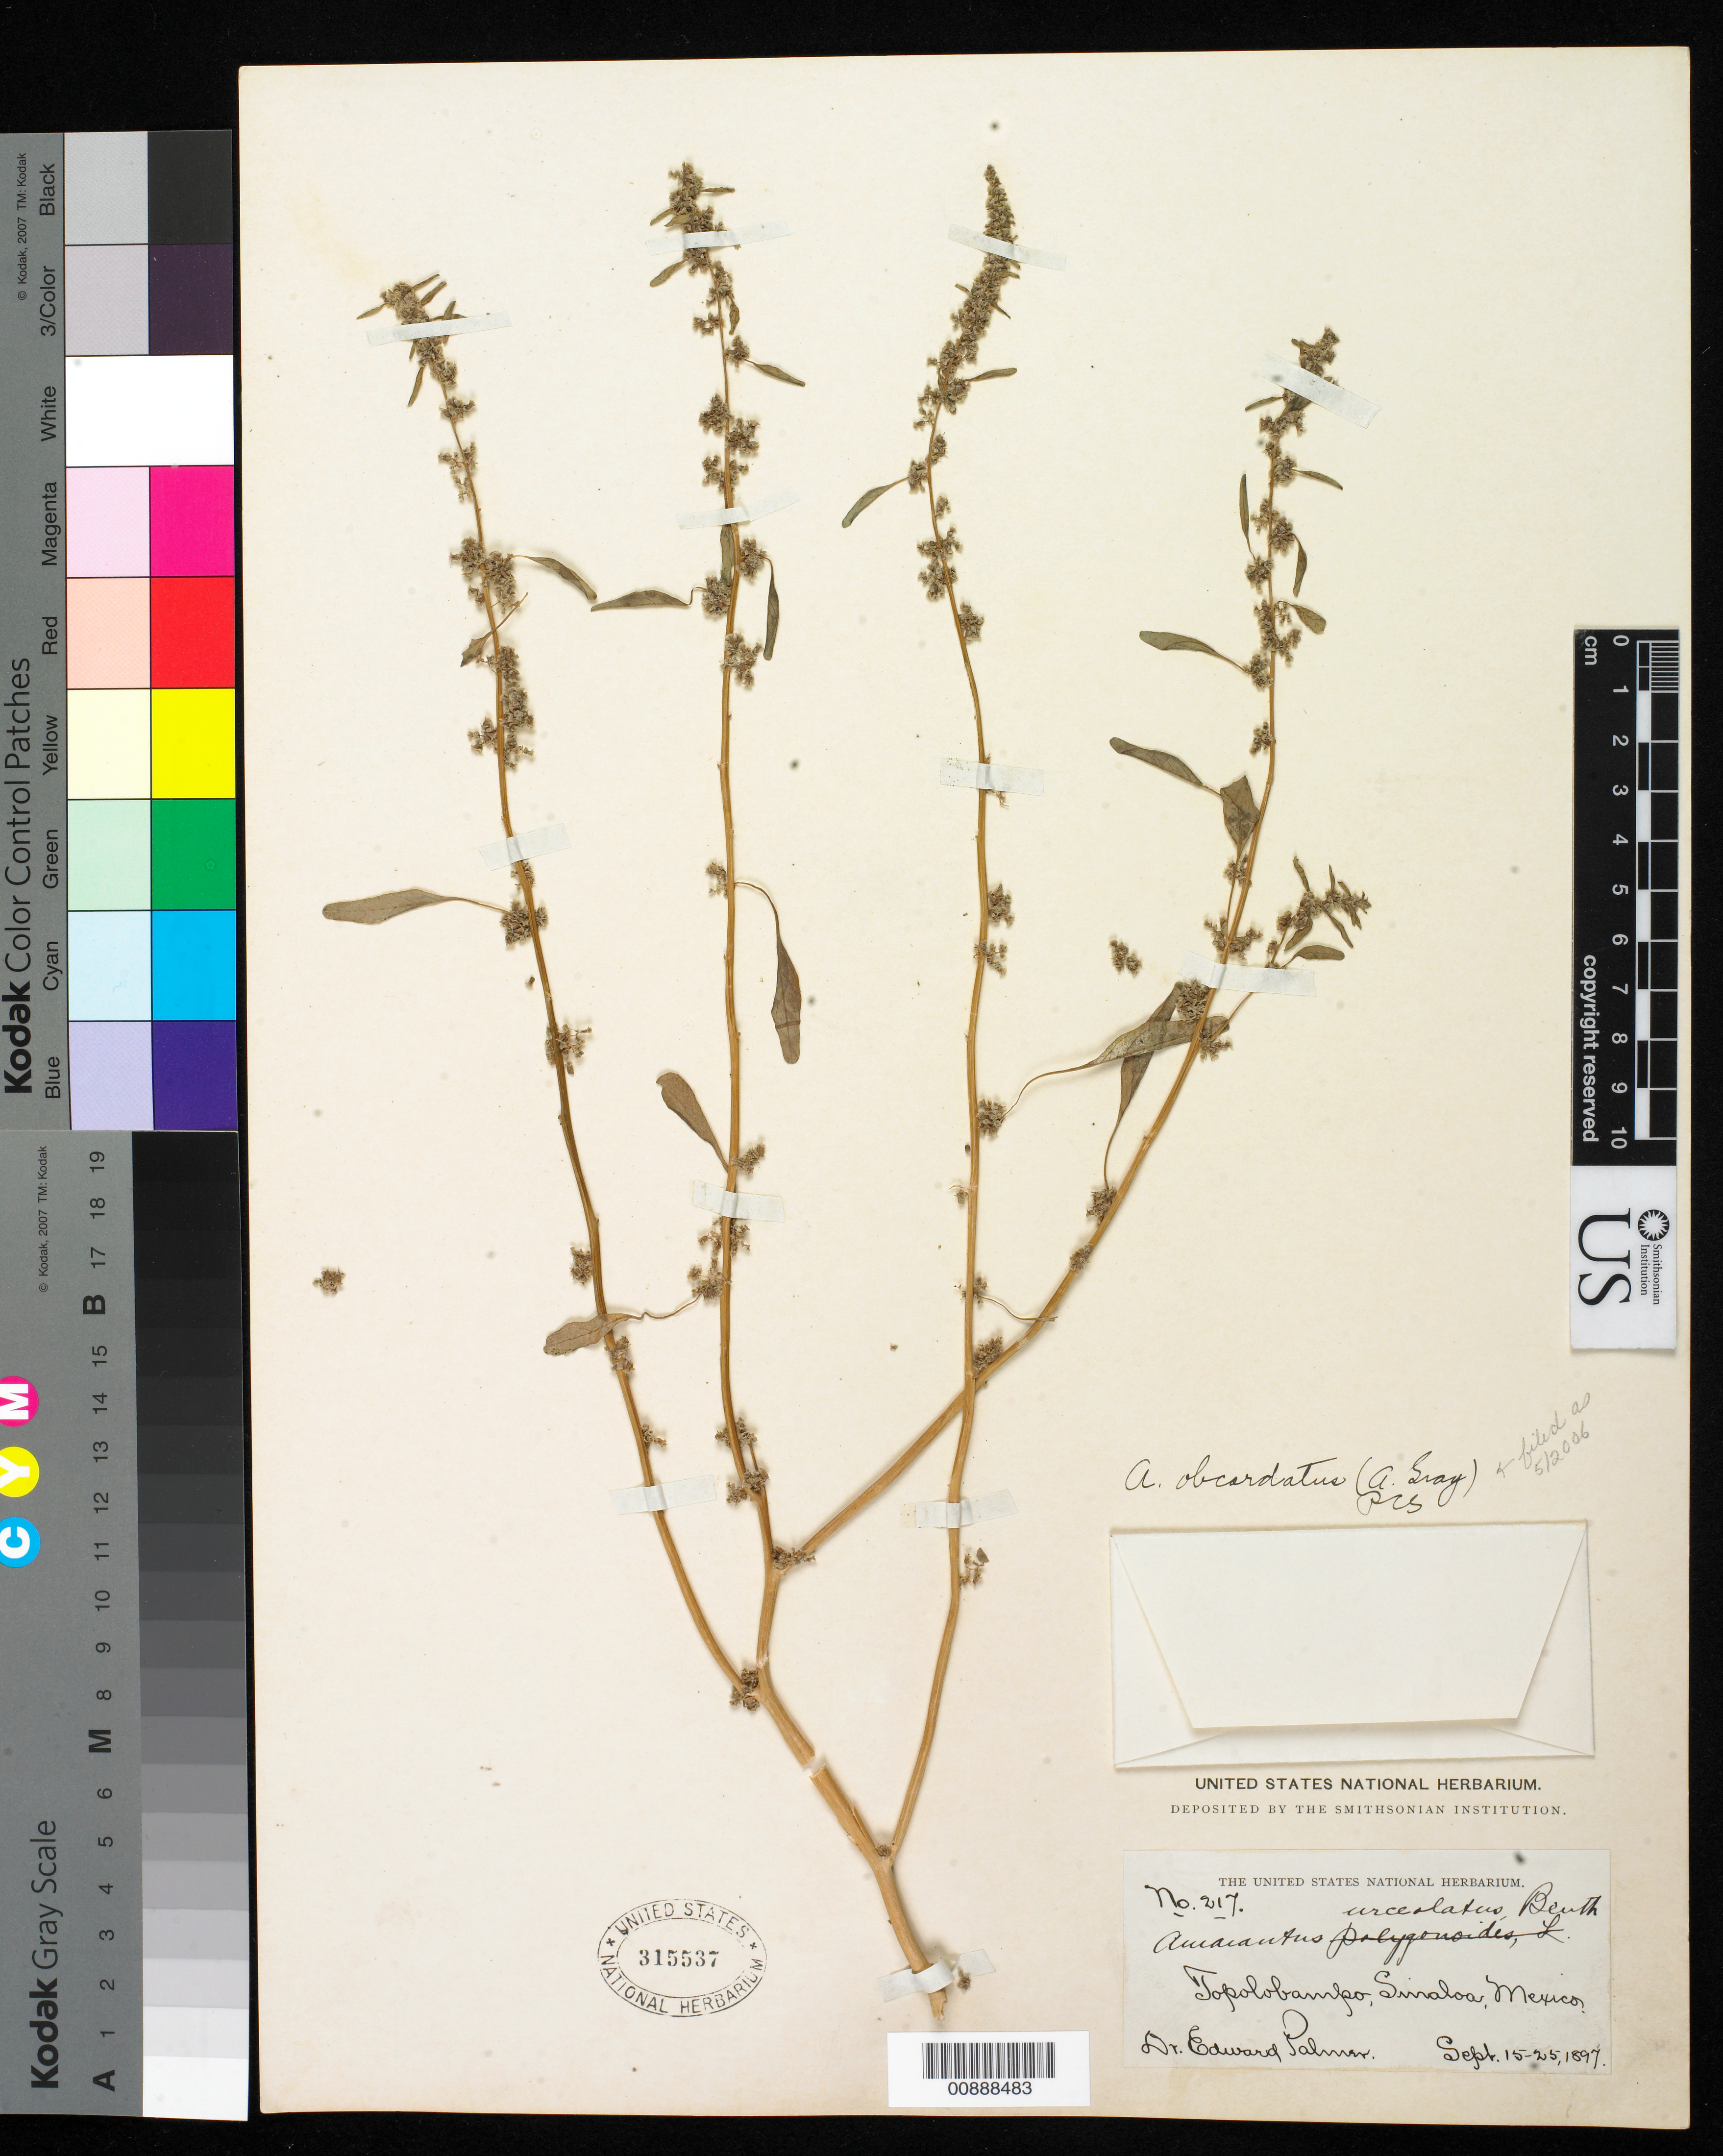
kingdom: Plantae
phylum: Tracheophyta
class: Magnoliopsida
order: Caryophyllales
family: Amaranthaceae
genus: Amaranthus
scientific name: Amaranthus obcordatus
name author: (A. Gray) Standl.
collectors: E. Palmer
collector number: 217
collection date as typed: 15 Sep 1897 to 25 Sep 1897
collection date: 1897-09-15/1897-09-25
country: Mexico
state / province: Sinaloa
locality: Topolobampo, Sinaloa.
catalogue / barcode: US 315537